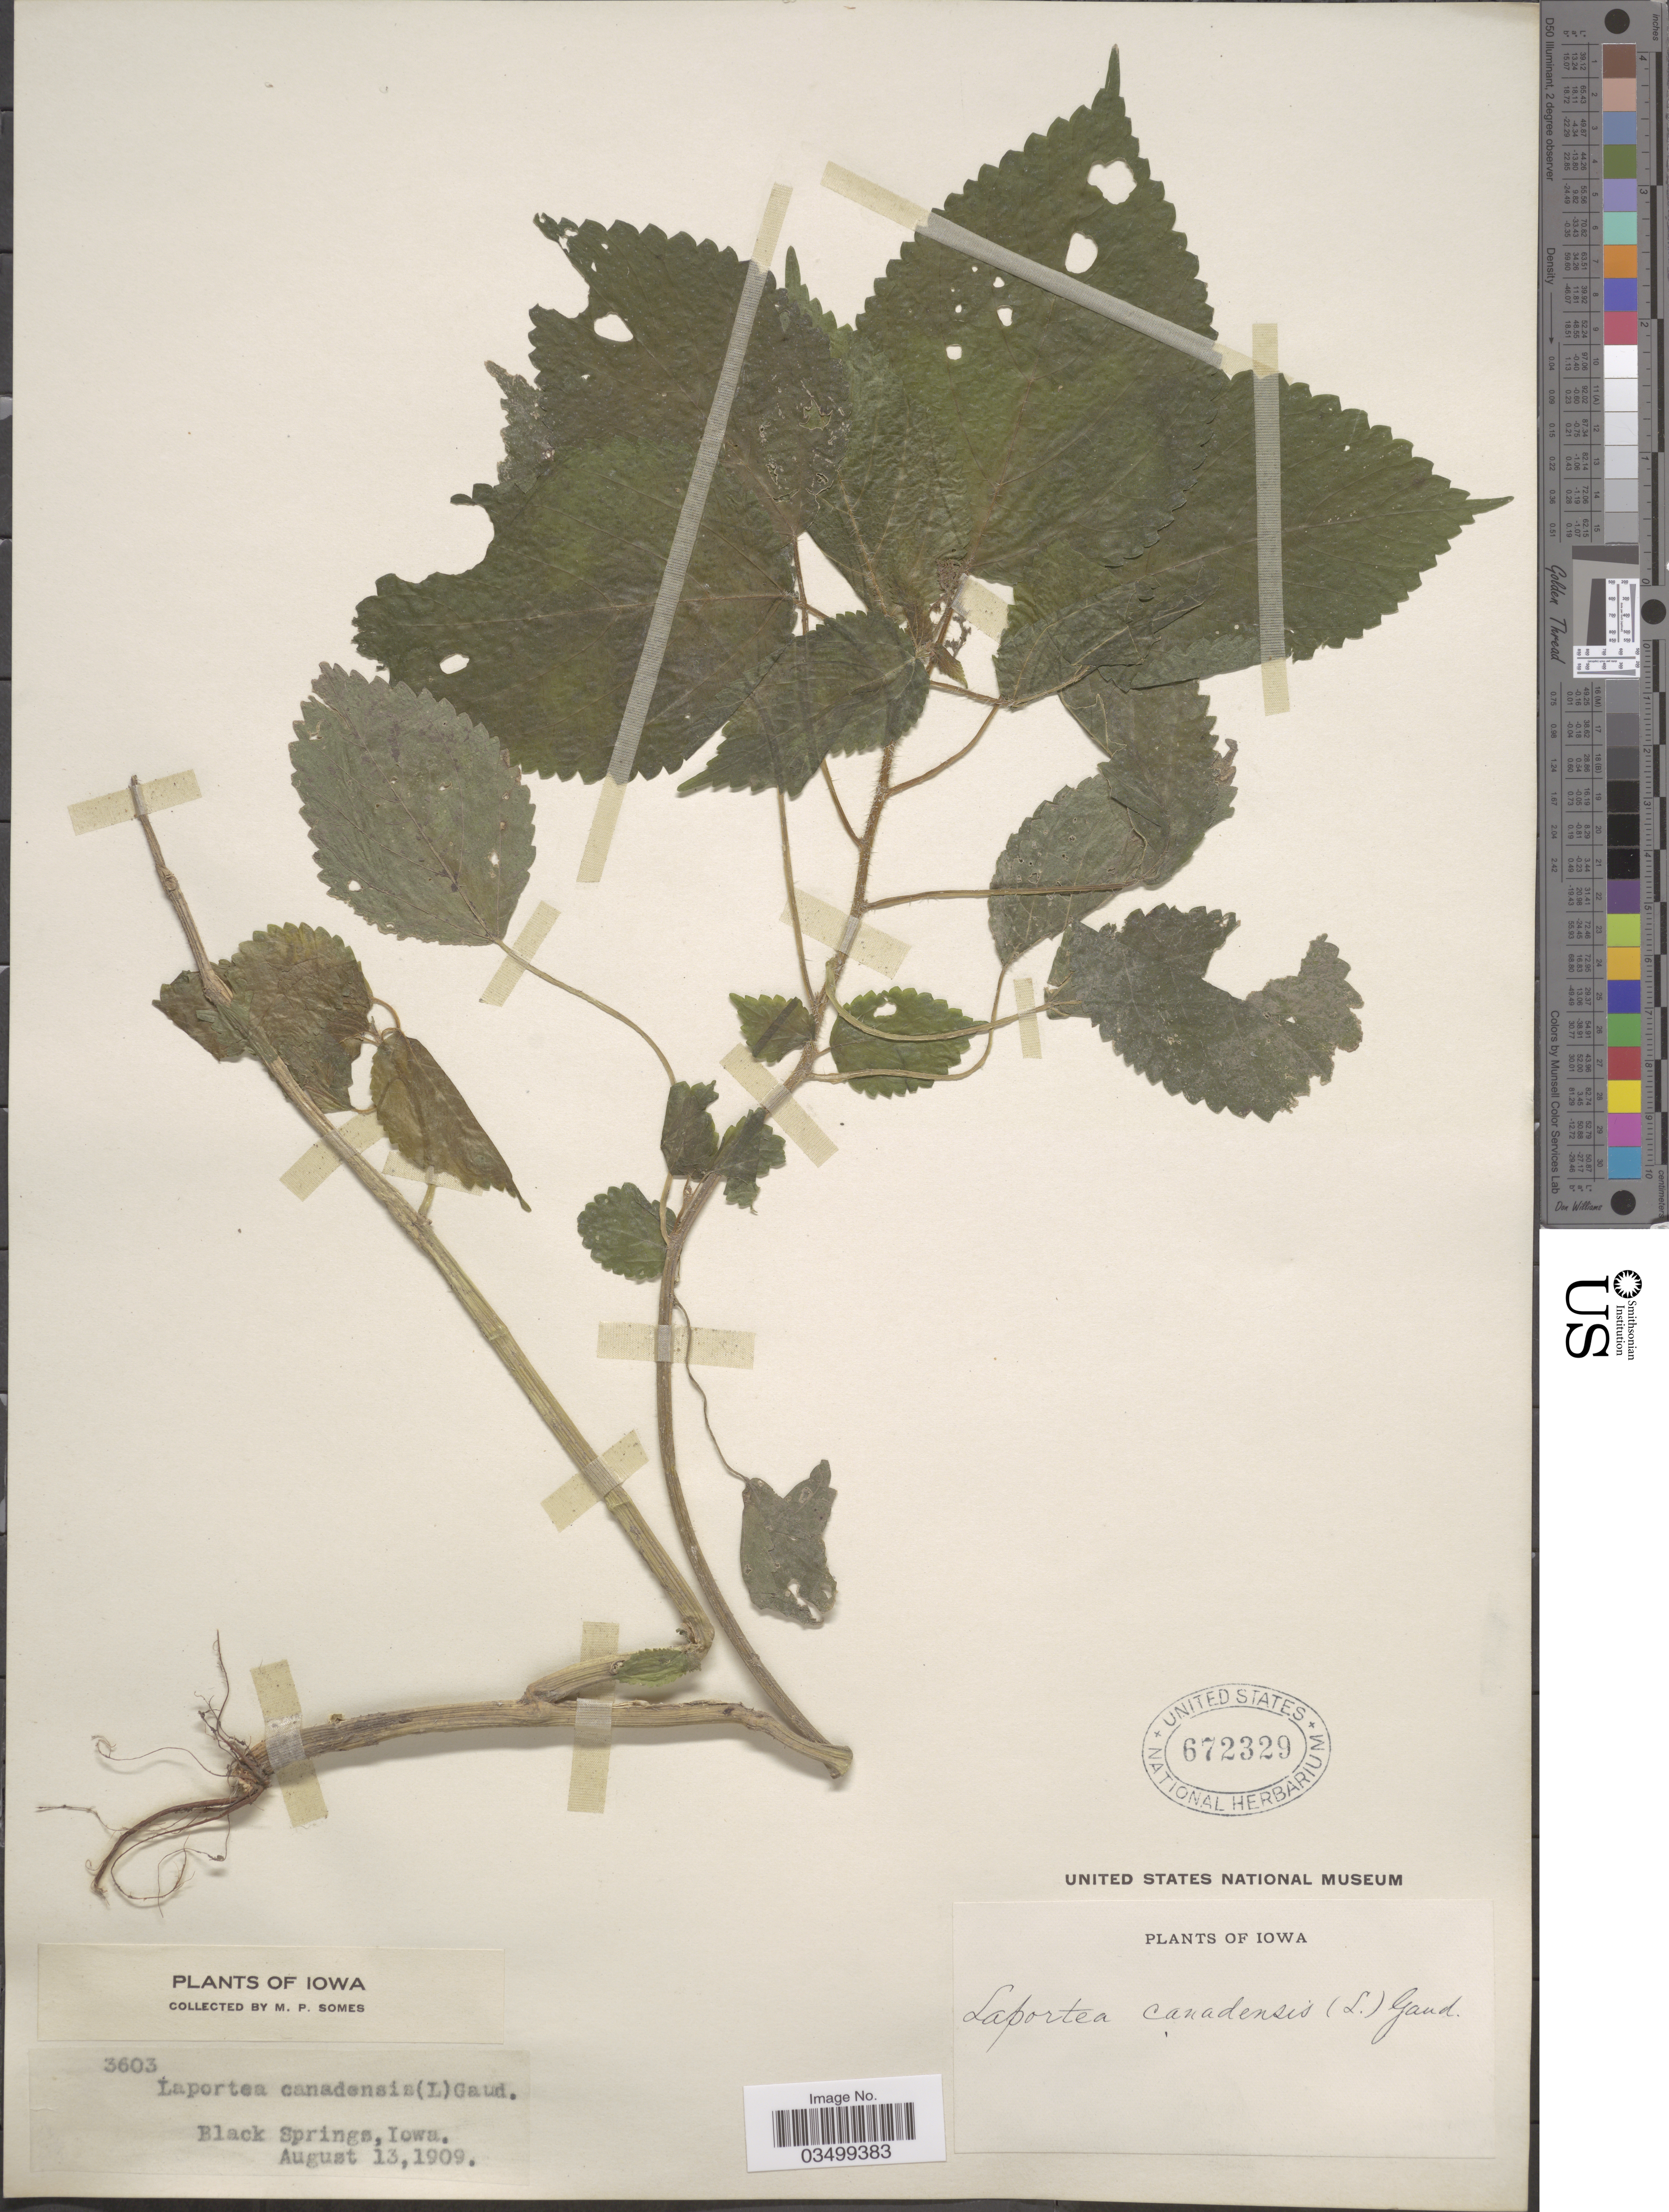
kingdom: Plantae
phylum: Tracheophyta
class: Magnoliopsida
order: Rosales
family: Urticaceae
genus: Laportea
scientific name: Laportea canadensis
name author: (L.) Wedd.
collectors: M. Somes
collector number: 3603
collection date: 1909-08-13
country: United States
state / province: Iowa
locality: Black Springs.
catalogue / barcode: US 672329